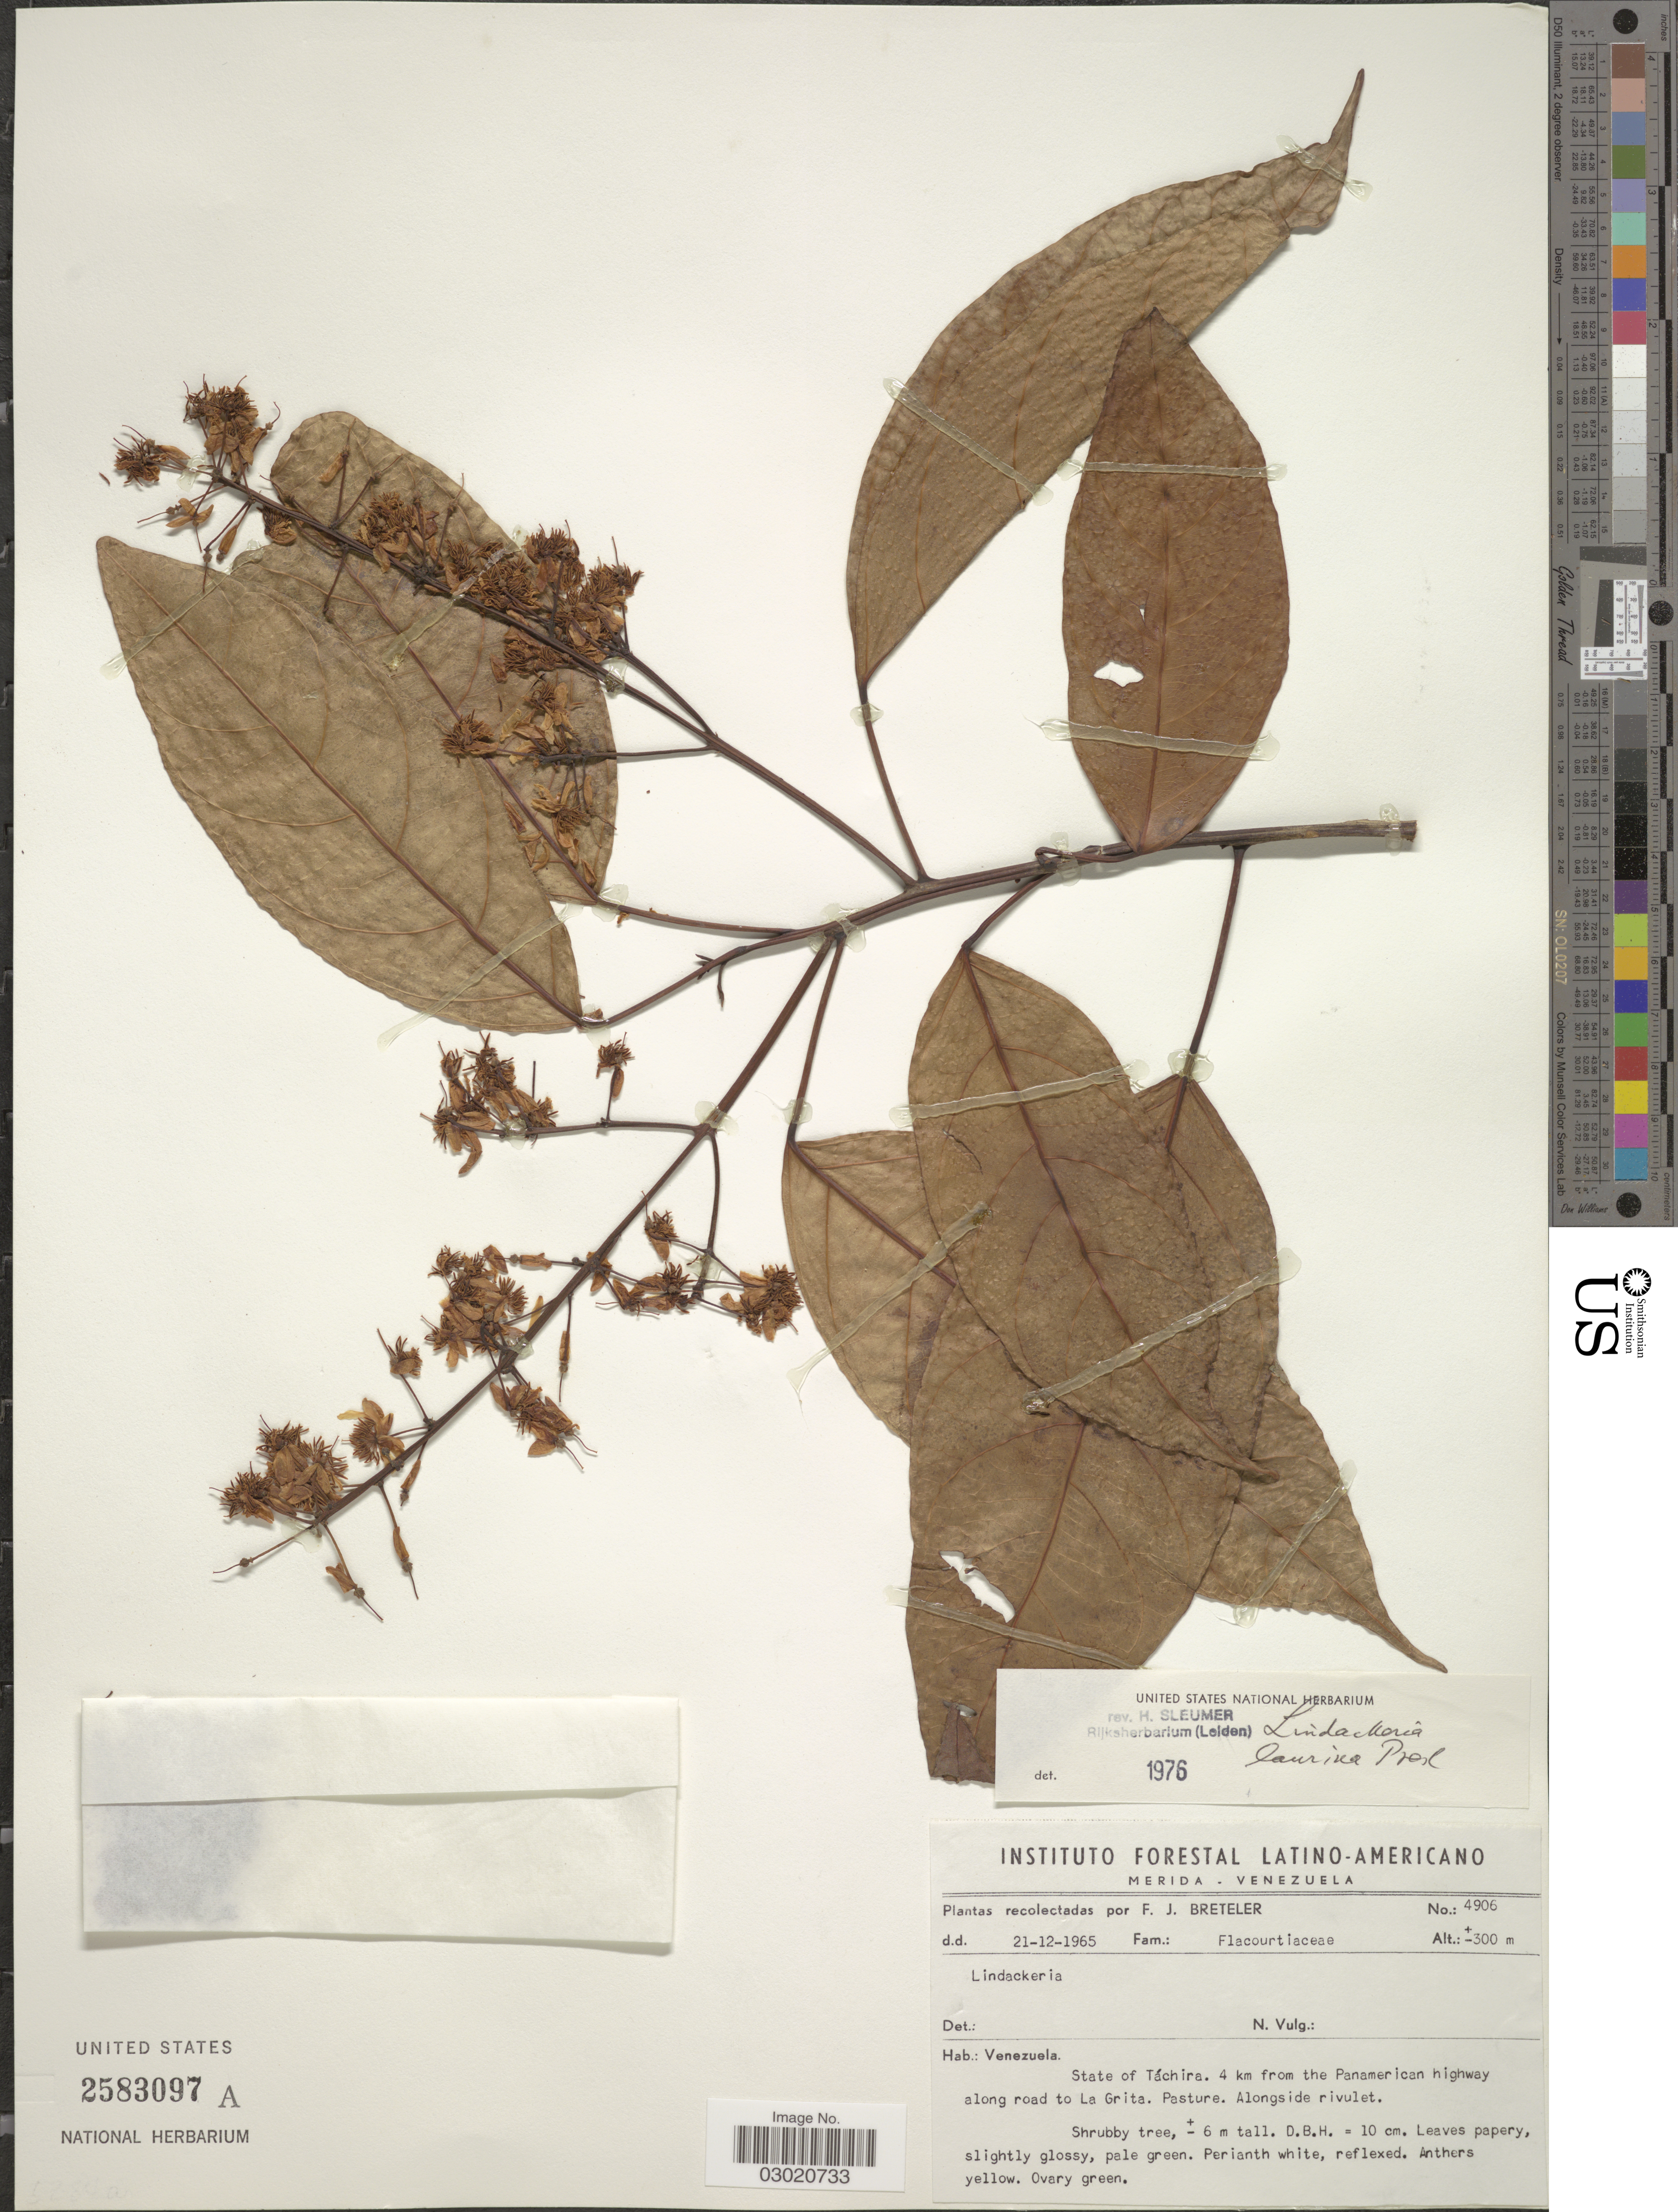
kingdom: Plantae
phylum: Tracheophyta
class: Magnoliopsida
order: Malpighiales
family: Achariaceae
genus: Lindackeria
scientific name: Lindackeria laurina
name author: C. Presl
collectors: F. J. Breteler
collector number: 4906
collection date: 1965-12-21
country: Venezuela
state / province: Tachira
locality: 4 km from the Panamerican highway along road to La Grita, Alongside rivulet.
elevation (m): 300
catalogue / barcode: US 2583097A